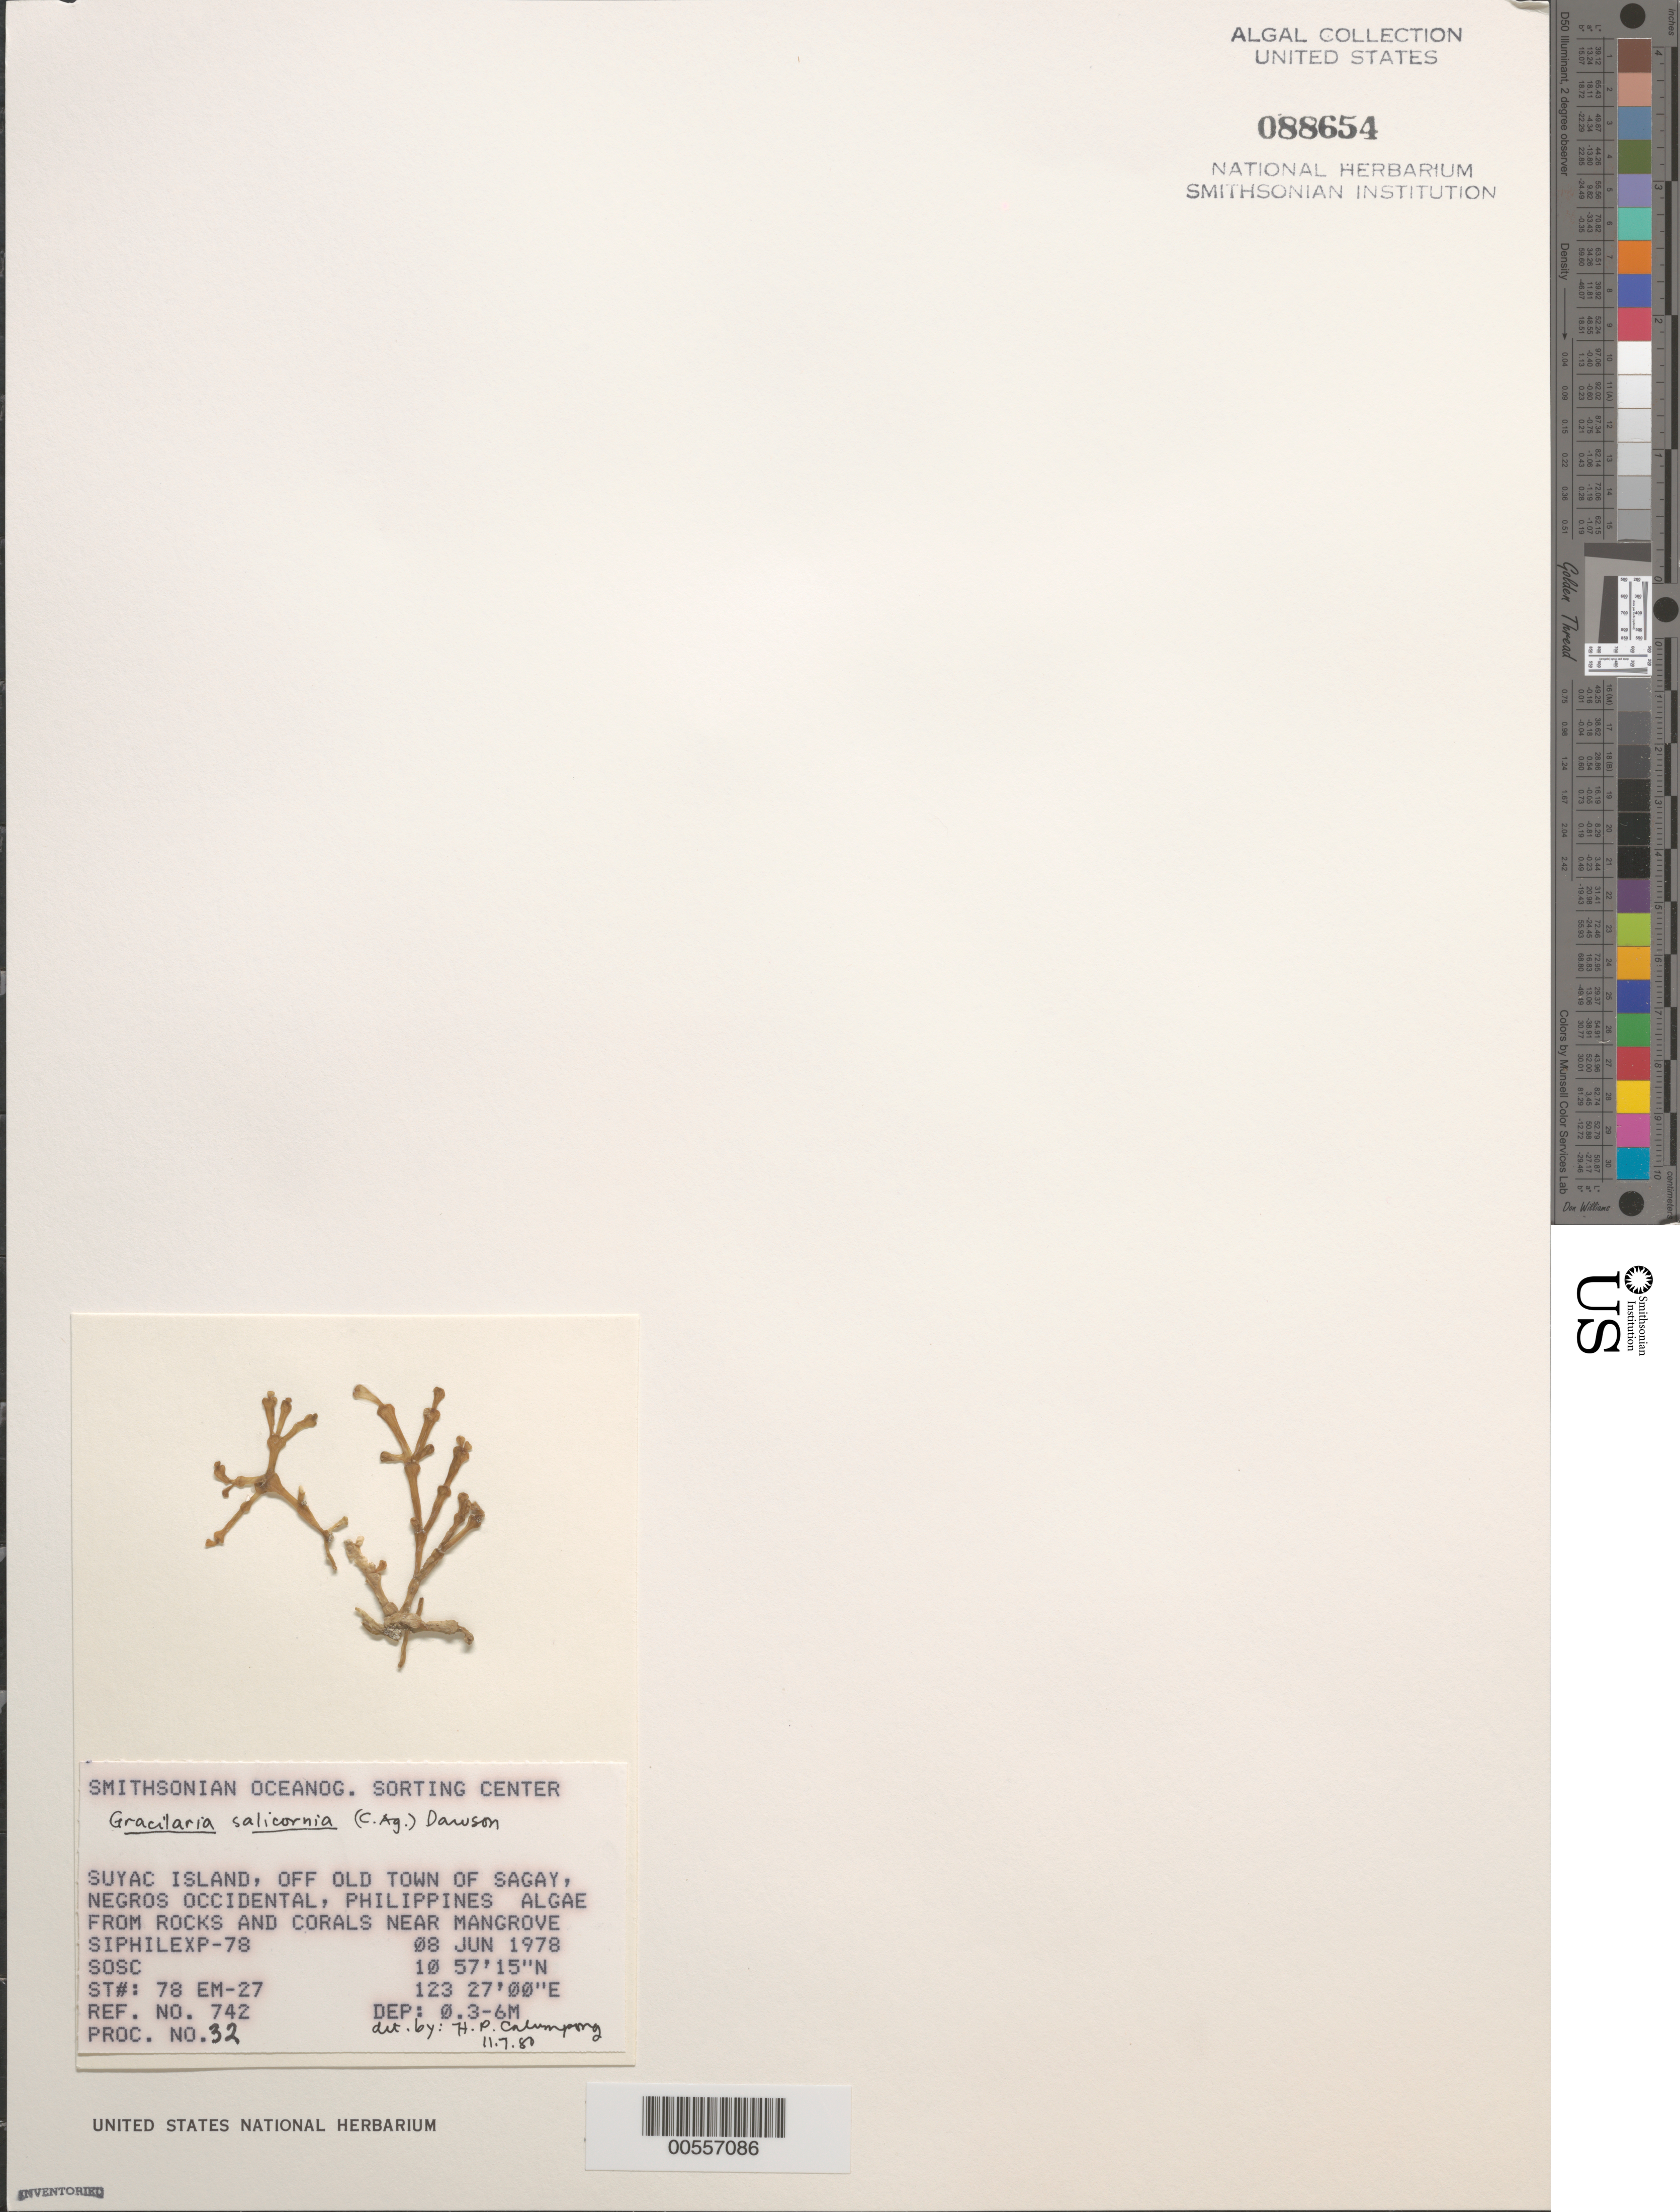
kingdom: Plantae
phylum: Rhodophyta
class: Florideophyceae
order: Gracilariales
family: Gracilariaceae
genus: Gracilaria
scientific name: Gracilaria salicornia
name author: (C. Agardh) E.Y. Dawson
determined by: Calumpong, H. P.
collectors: SOSC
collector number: Station 78 Em-27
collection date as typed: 08 Jun 1978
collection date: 1978-06-08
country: Philippines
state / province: Western Visayas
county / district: Negros Occidental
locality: Suyac island, off sagay, negros occidental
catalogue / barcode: US 88654